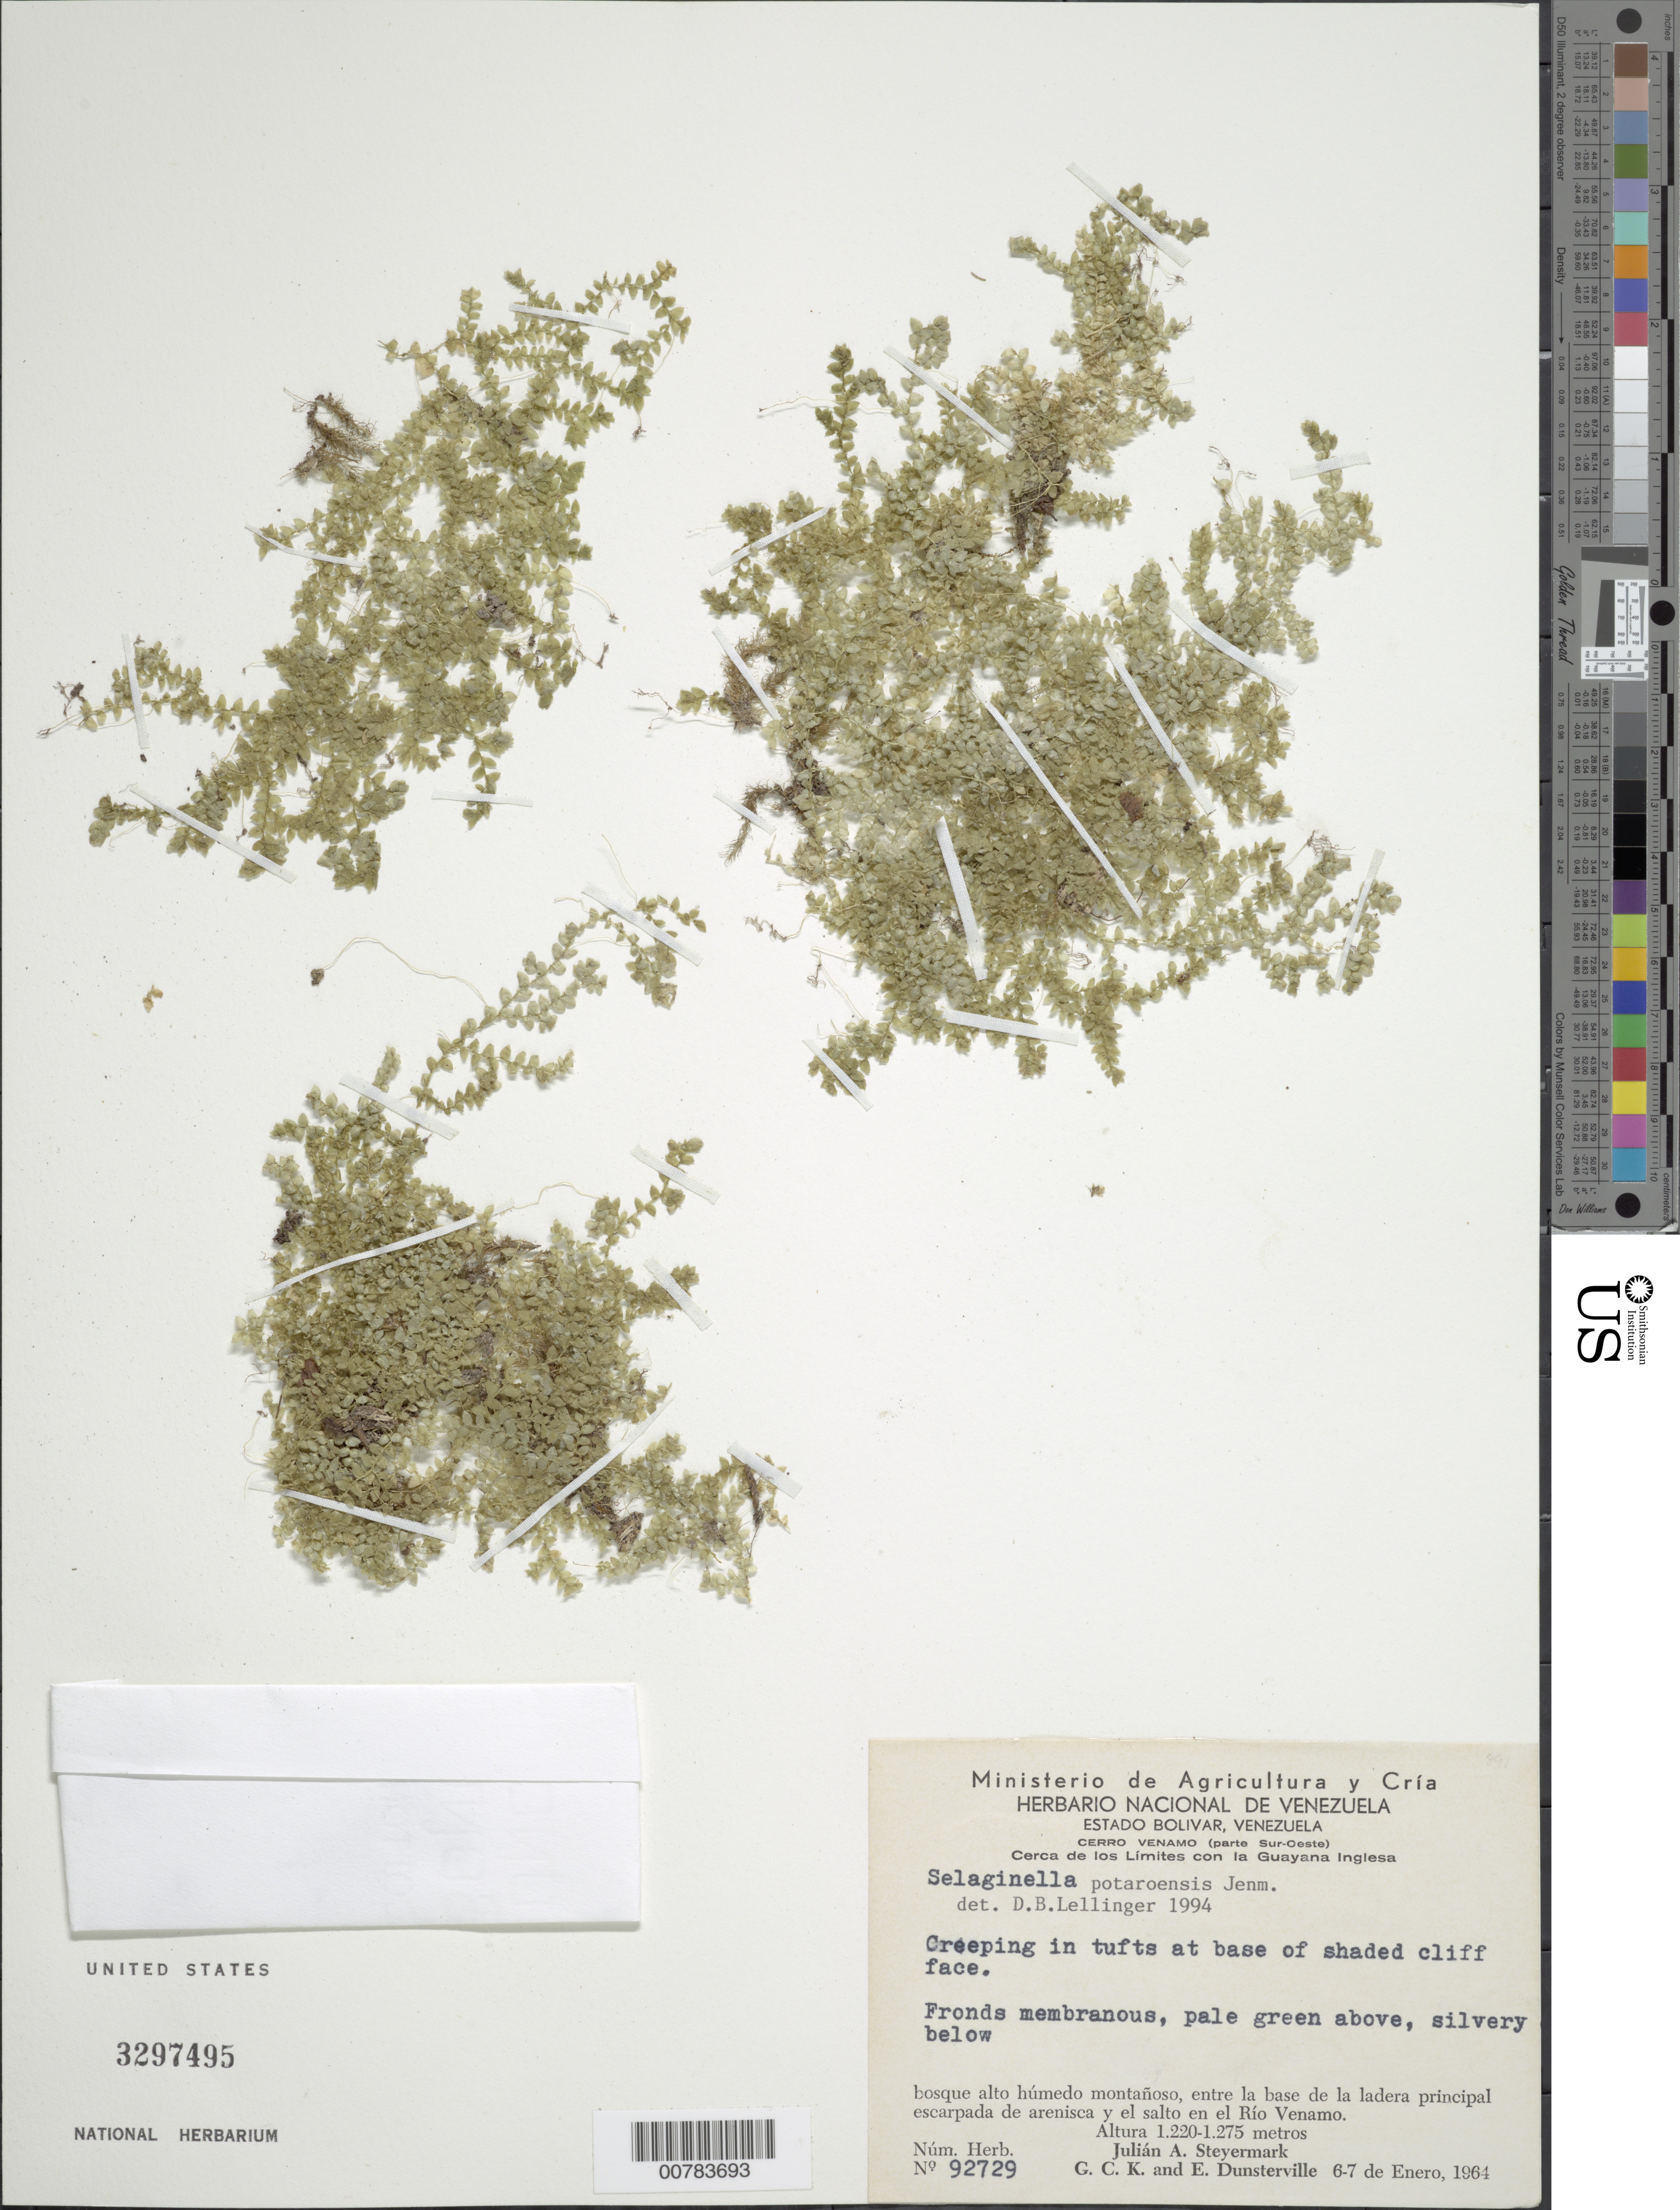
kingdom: Plantae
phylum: Tracheophyta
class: Lycopodiopsida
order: Selaginellales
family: Selaginellaceae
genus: Selaginella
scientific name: Selaginella potaroensis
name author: Jenman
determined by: Lellinger, David B., (BOT), Smithsonian Institution - National Museum of Natural History (UNITED STATES)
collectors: J. Steyermark, G. C. K. Dunsterville & E. Dunsterville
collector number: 92729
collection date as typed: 6-Jan-64 to 7-Jan-64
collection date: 1964-01-06/1964-01-07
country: Venezuela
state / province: Bolívar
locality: Cerro Venamo, Río Venamo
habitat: Bosque alto húmedo montañoso, entre la base de la ladrea principal escarpada de arenisca y el salto en el Río Venamo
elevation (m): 1220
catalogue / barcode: US 3297495